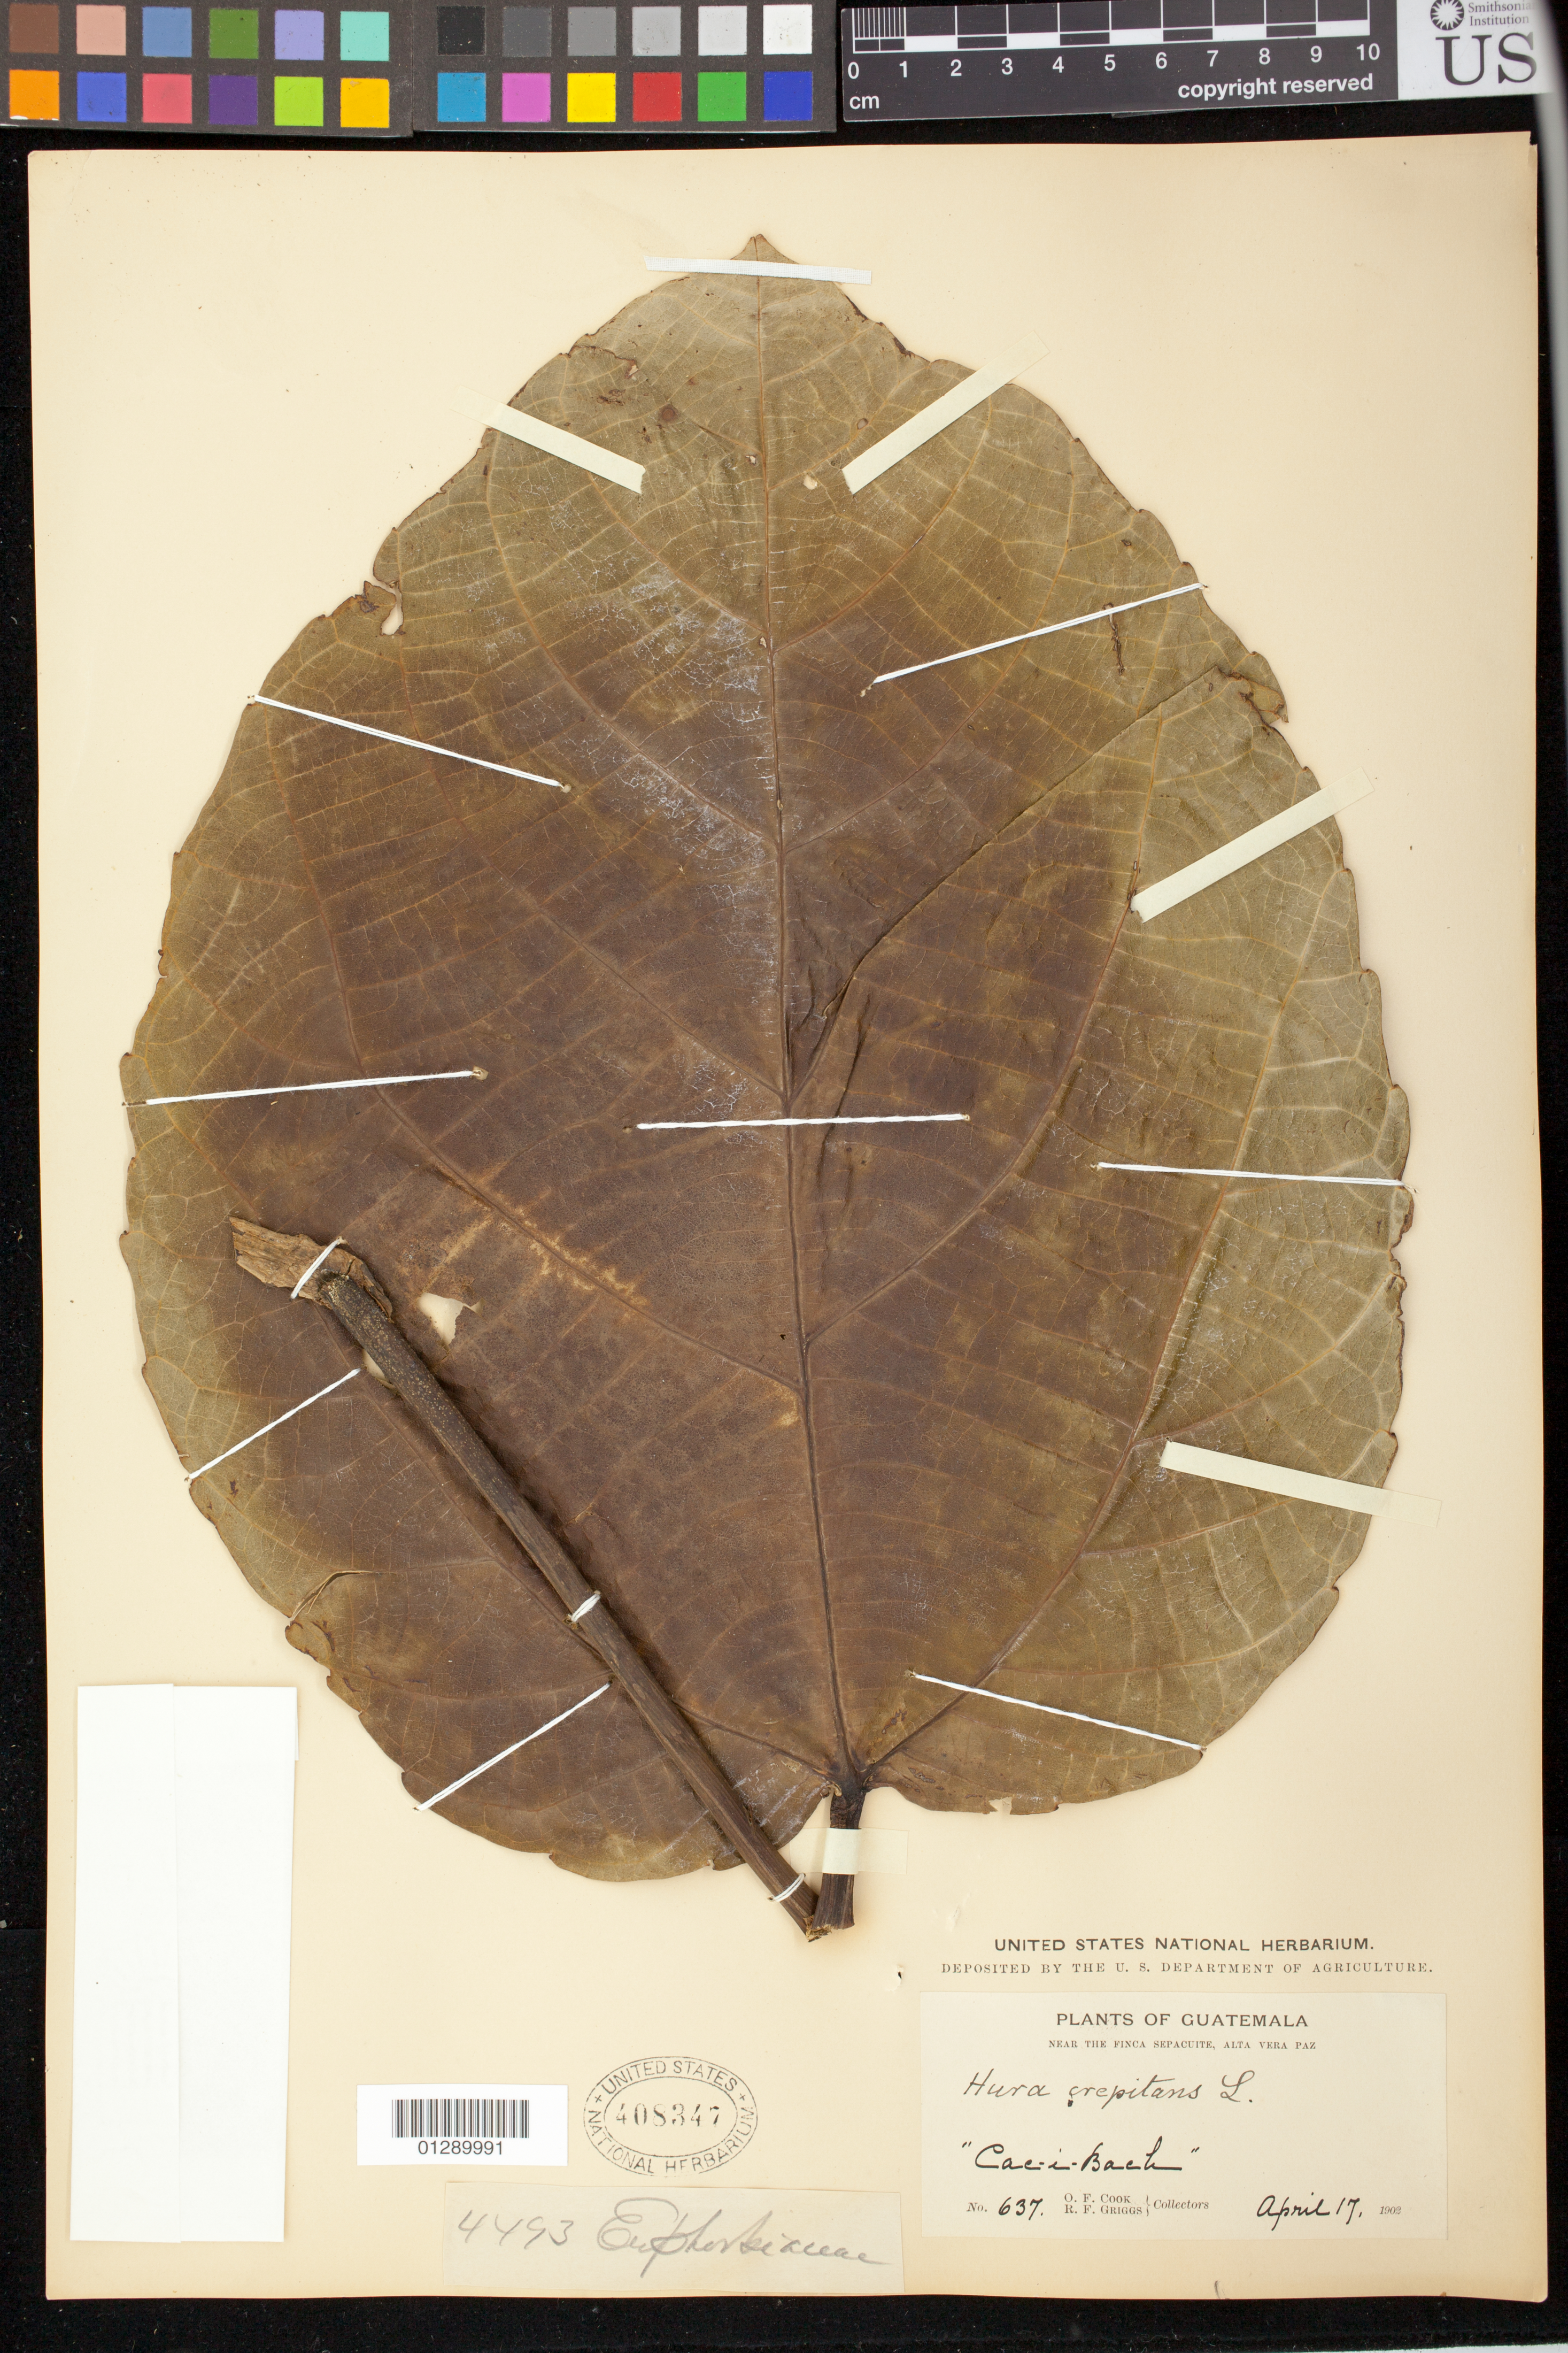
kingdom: Plantae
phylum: Tracheophyta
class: Magnoliopsida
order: Malpighiales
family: Euphorbiaceae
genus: Hura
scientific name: Hura crepitans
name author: L.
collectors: O. F. Cook & R. F. Griggs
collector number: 637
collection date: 1902-04-17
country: Guatemala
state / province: Alta Verapaz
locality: Near the Finca Sepacuite,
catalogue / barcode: US 408347